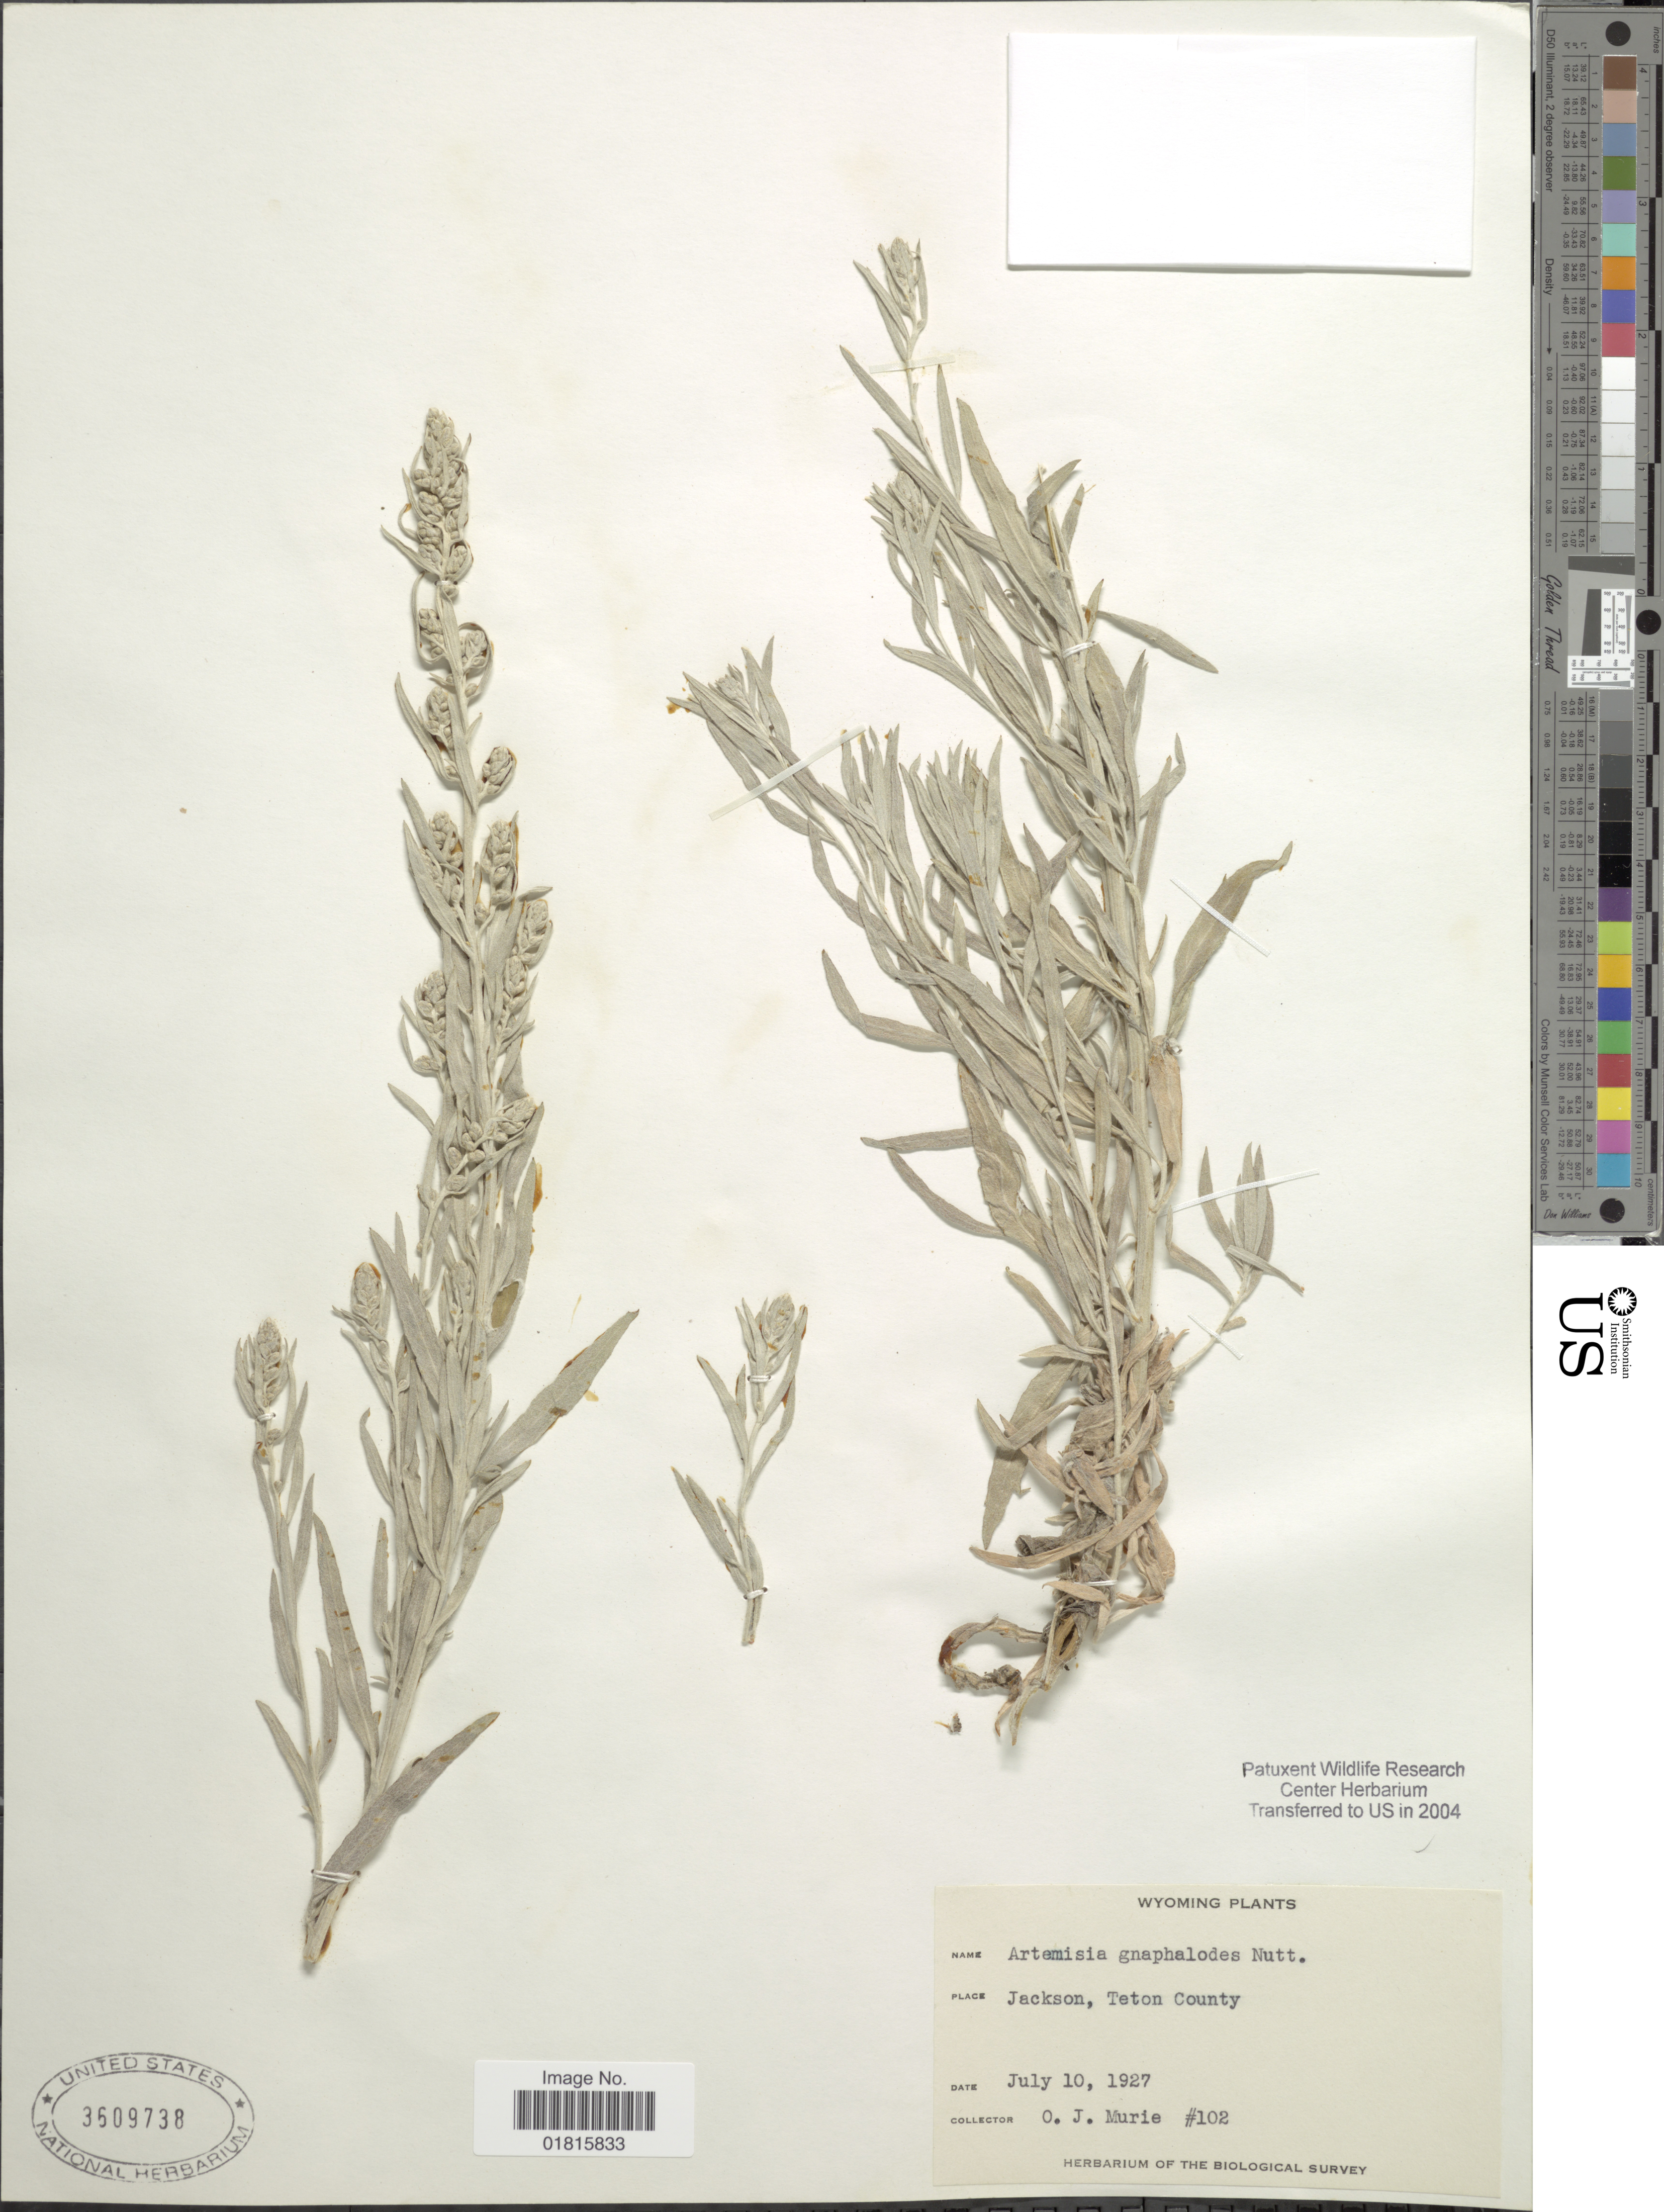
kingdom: Plantae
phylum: Tracheophyta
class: Magnoliopsida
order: Asterales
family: Asteraceae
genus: Artemisia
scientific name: Artemisia gnaphaloides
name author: Nutt.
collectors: O. Murie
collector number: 102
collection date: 1927-07-10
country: United States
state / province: Wyoming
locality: Jackson, Teton County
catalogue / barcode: US 3609738